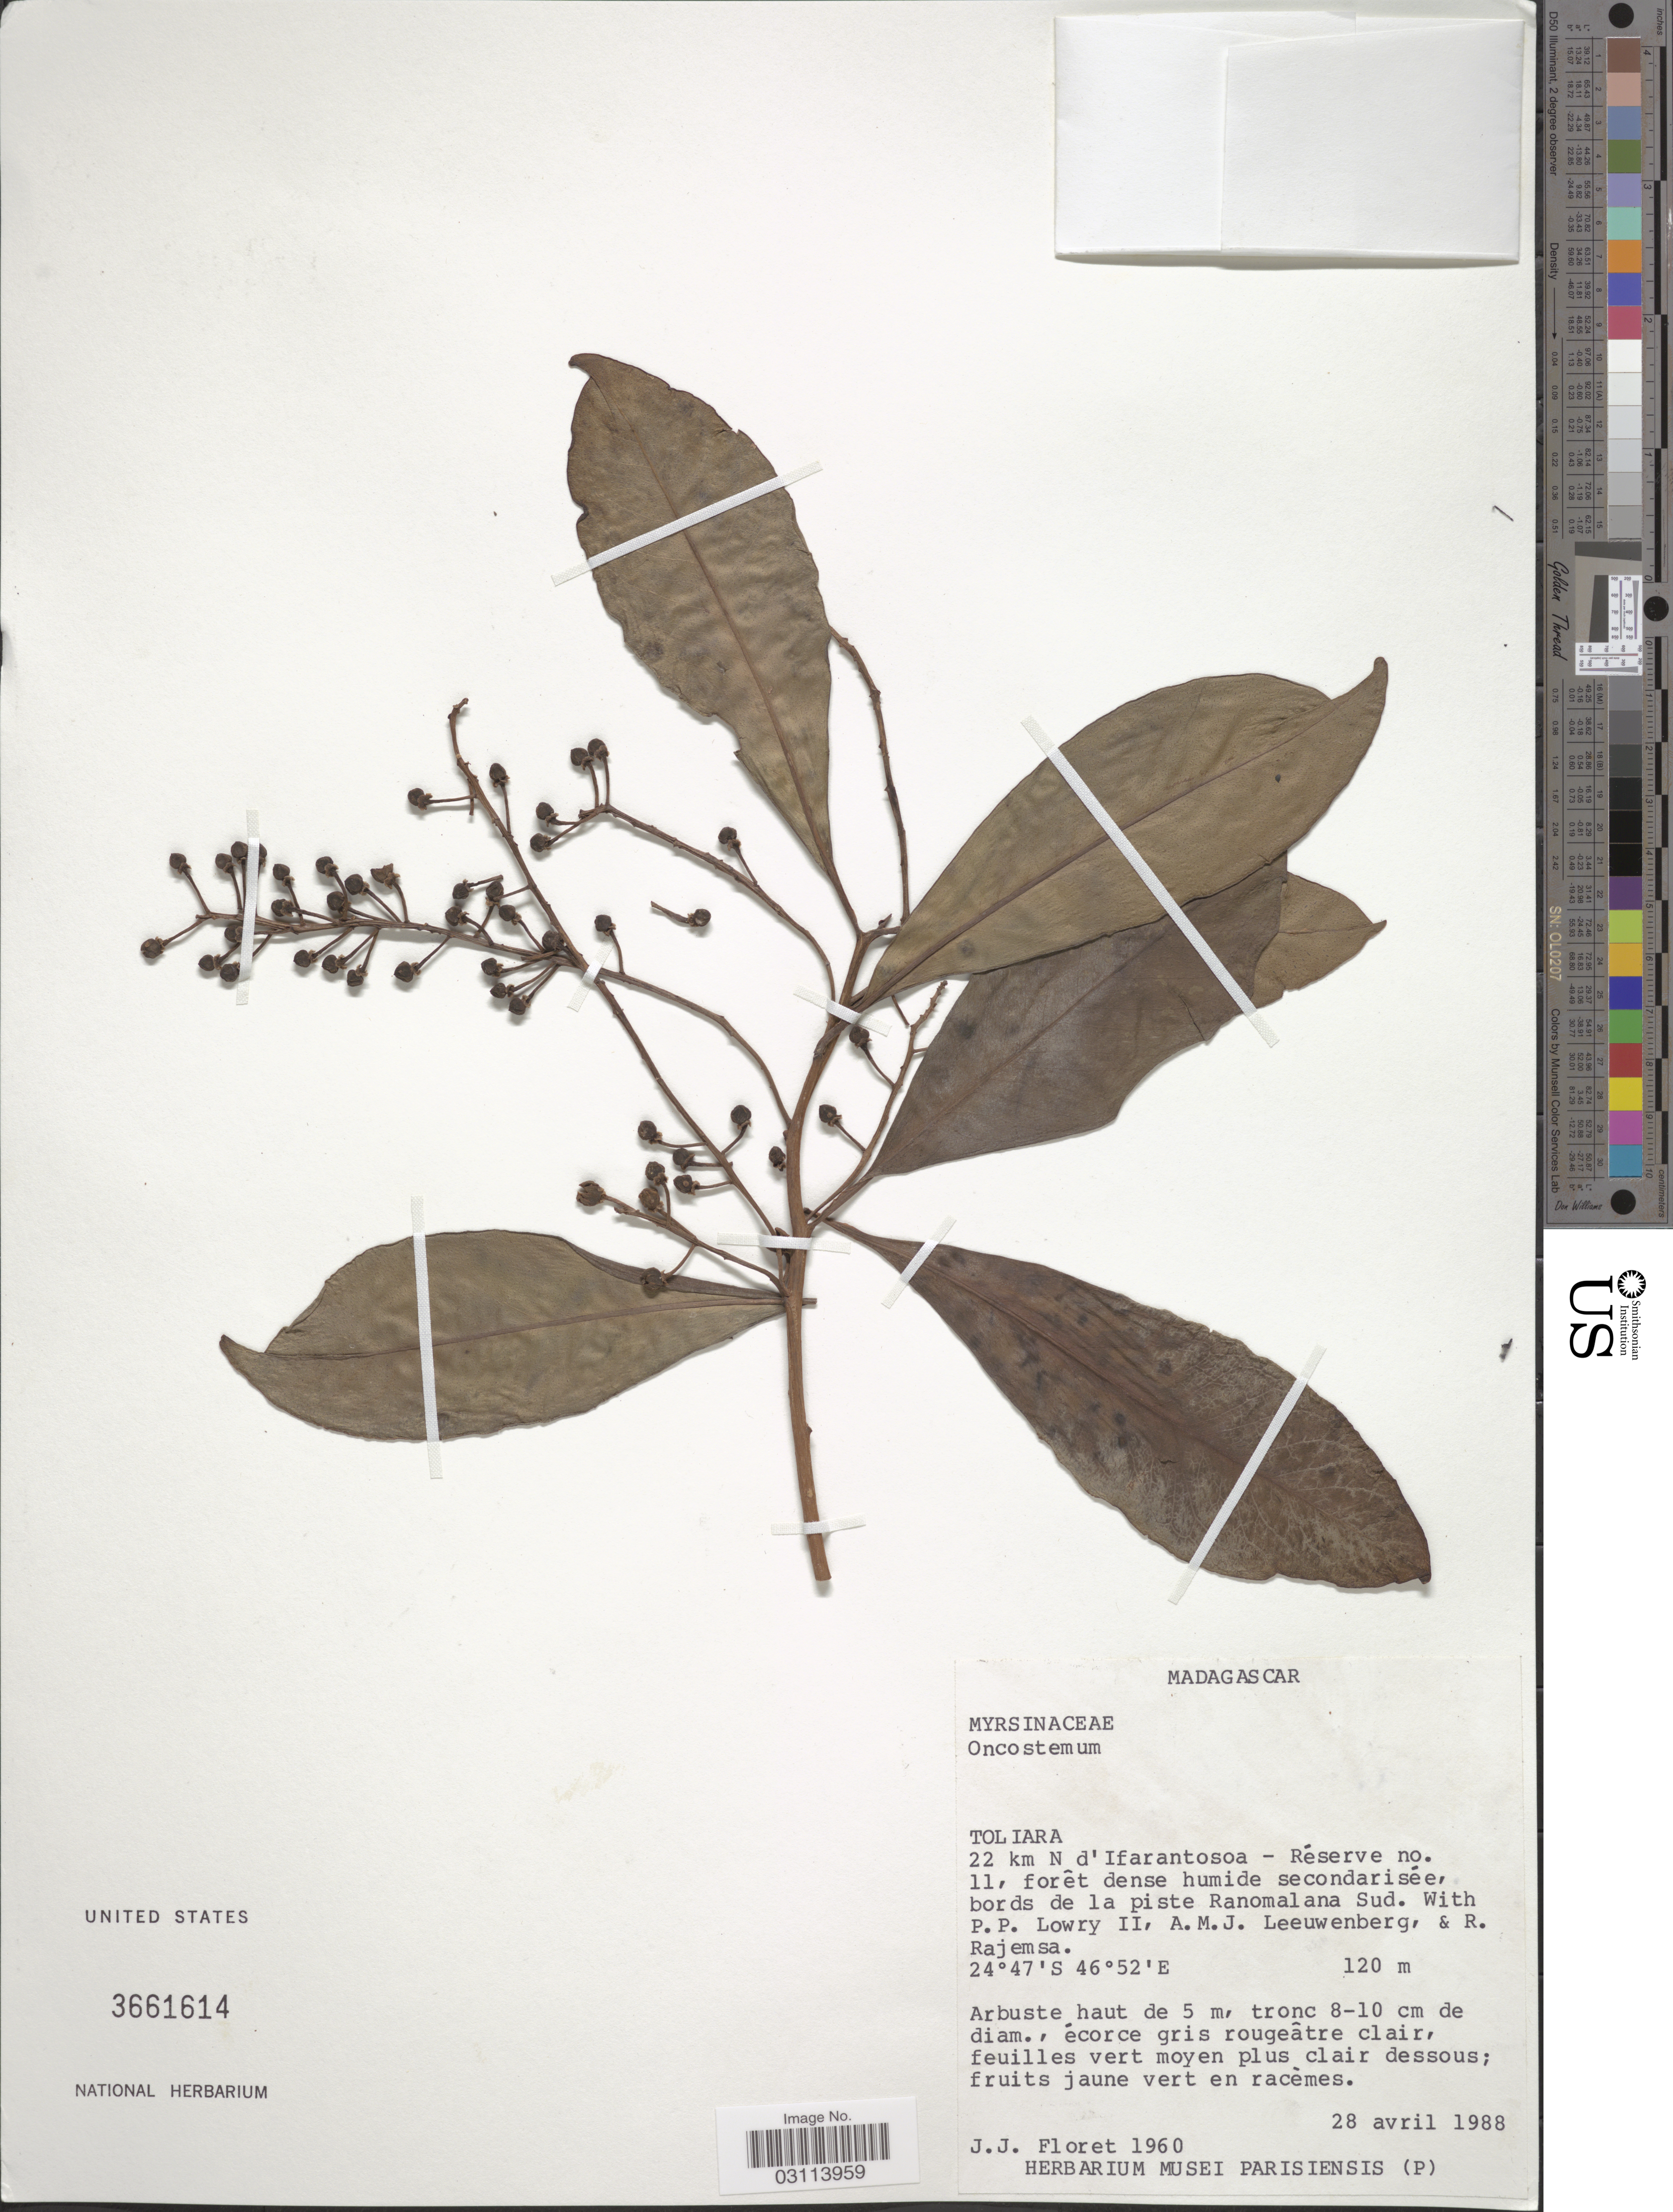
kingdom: Plantae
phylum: Tracheophyta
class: Magnoliopsida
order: Ericales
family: Primulaceae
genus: Oncostemon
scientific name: Oncostemon sp.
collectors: J. Floret, P. P. Lowry, A. J. M. Leeuwenberg & R. Rajemsa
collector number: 1960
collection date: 1988-04-28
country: Madagascar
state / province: Anosy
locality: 22 km N d'Ifarantosoa - Réserve no. 11, bords de la piste Ranomalana Sud.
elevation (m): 120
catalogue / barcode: US 3661614